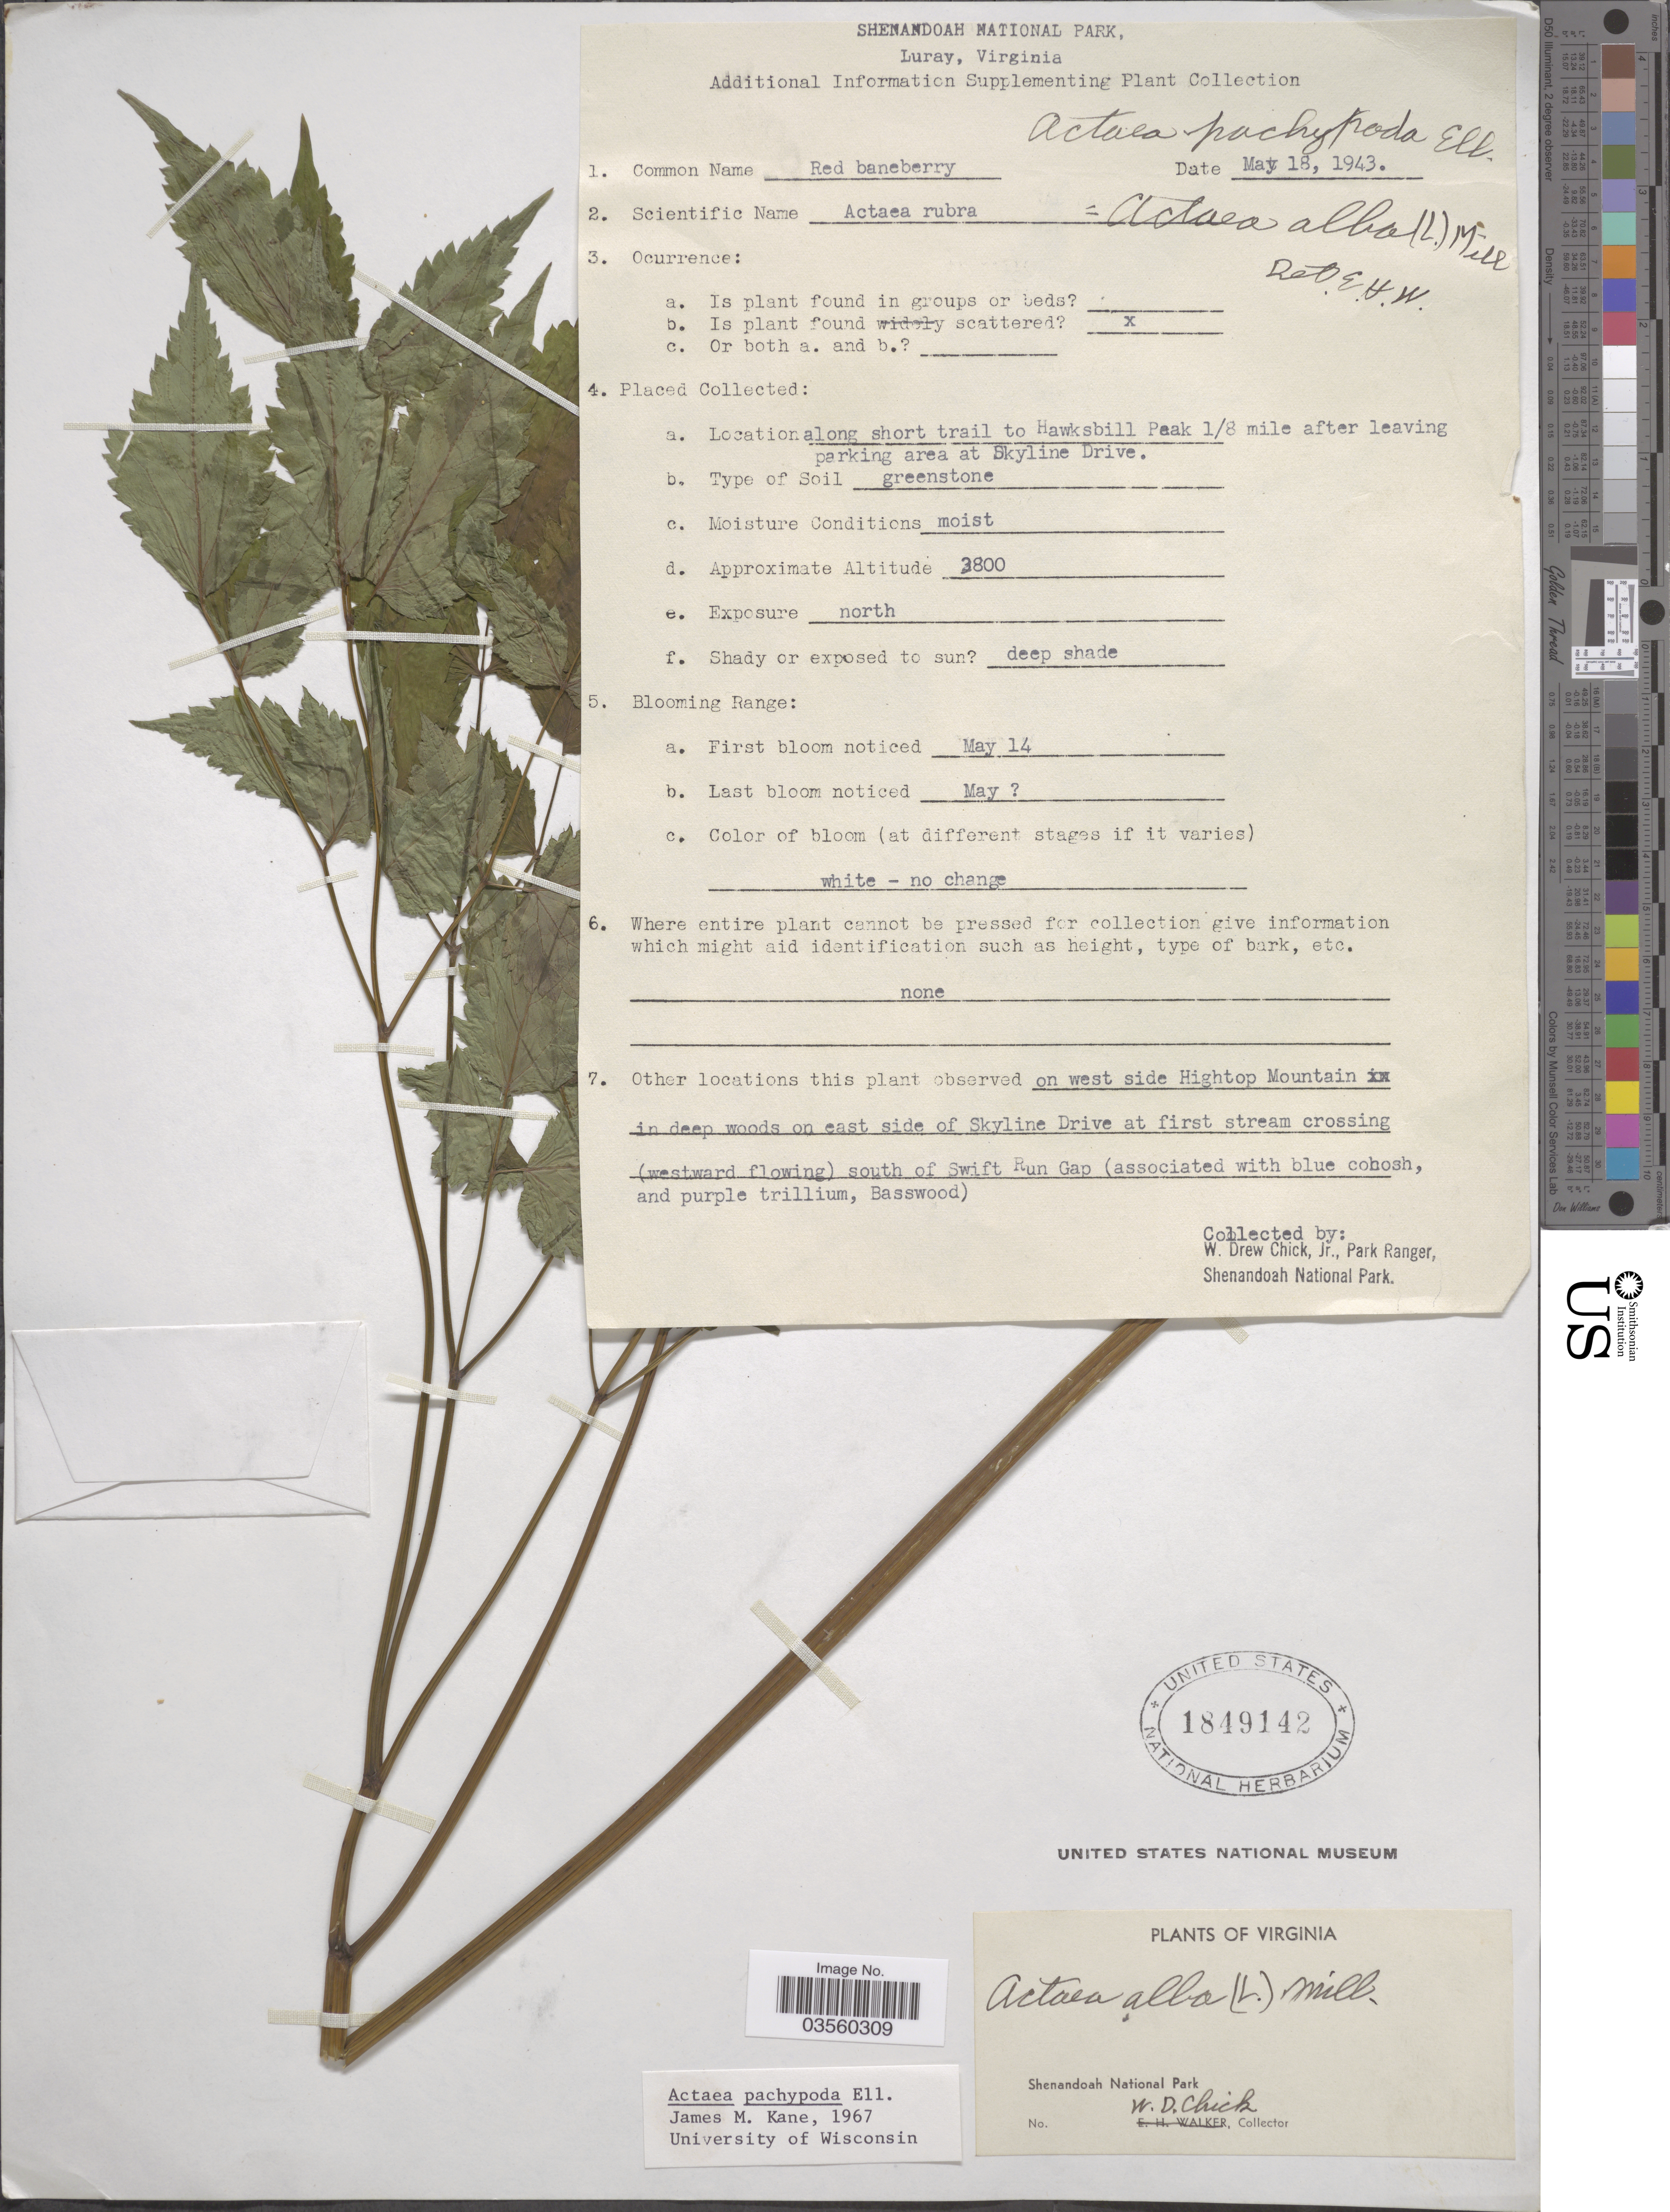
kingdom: Plantae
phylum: Tracheophyta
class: Magnoliopsida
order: Ranunculales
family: Ranunculaceae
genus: Actaea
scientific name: Actaea pachypoda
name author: Elliott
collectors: W. Chick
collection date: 1943-05-18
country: United States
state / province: Virginia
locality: Shenandoah National Park. Along short trail to Hawksbill Peak 1/8 mile after leaving parking area at Skyline Drive.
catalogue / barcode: US 1849142